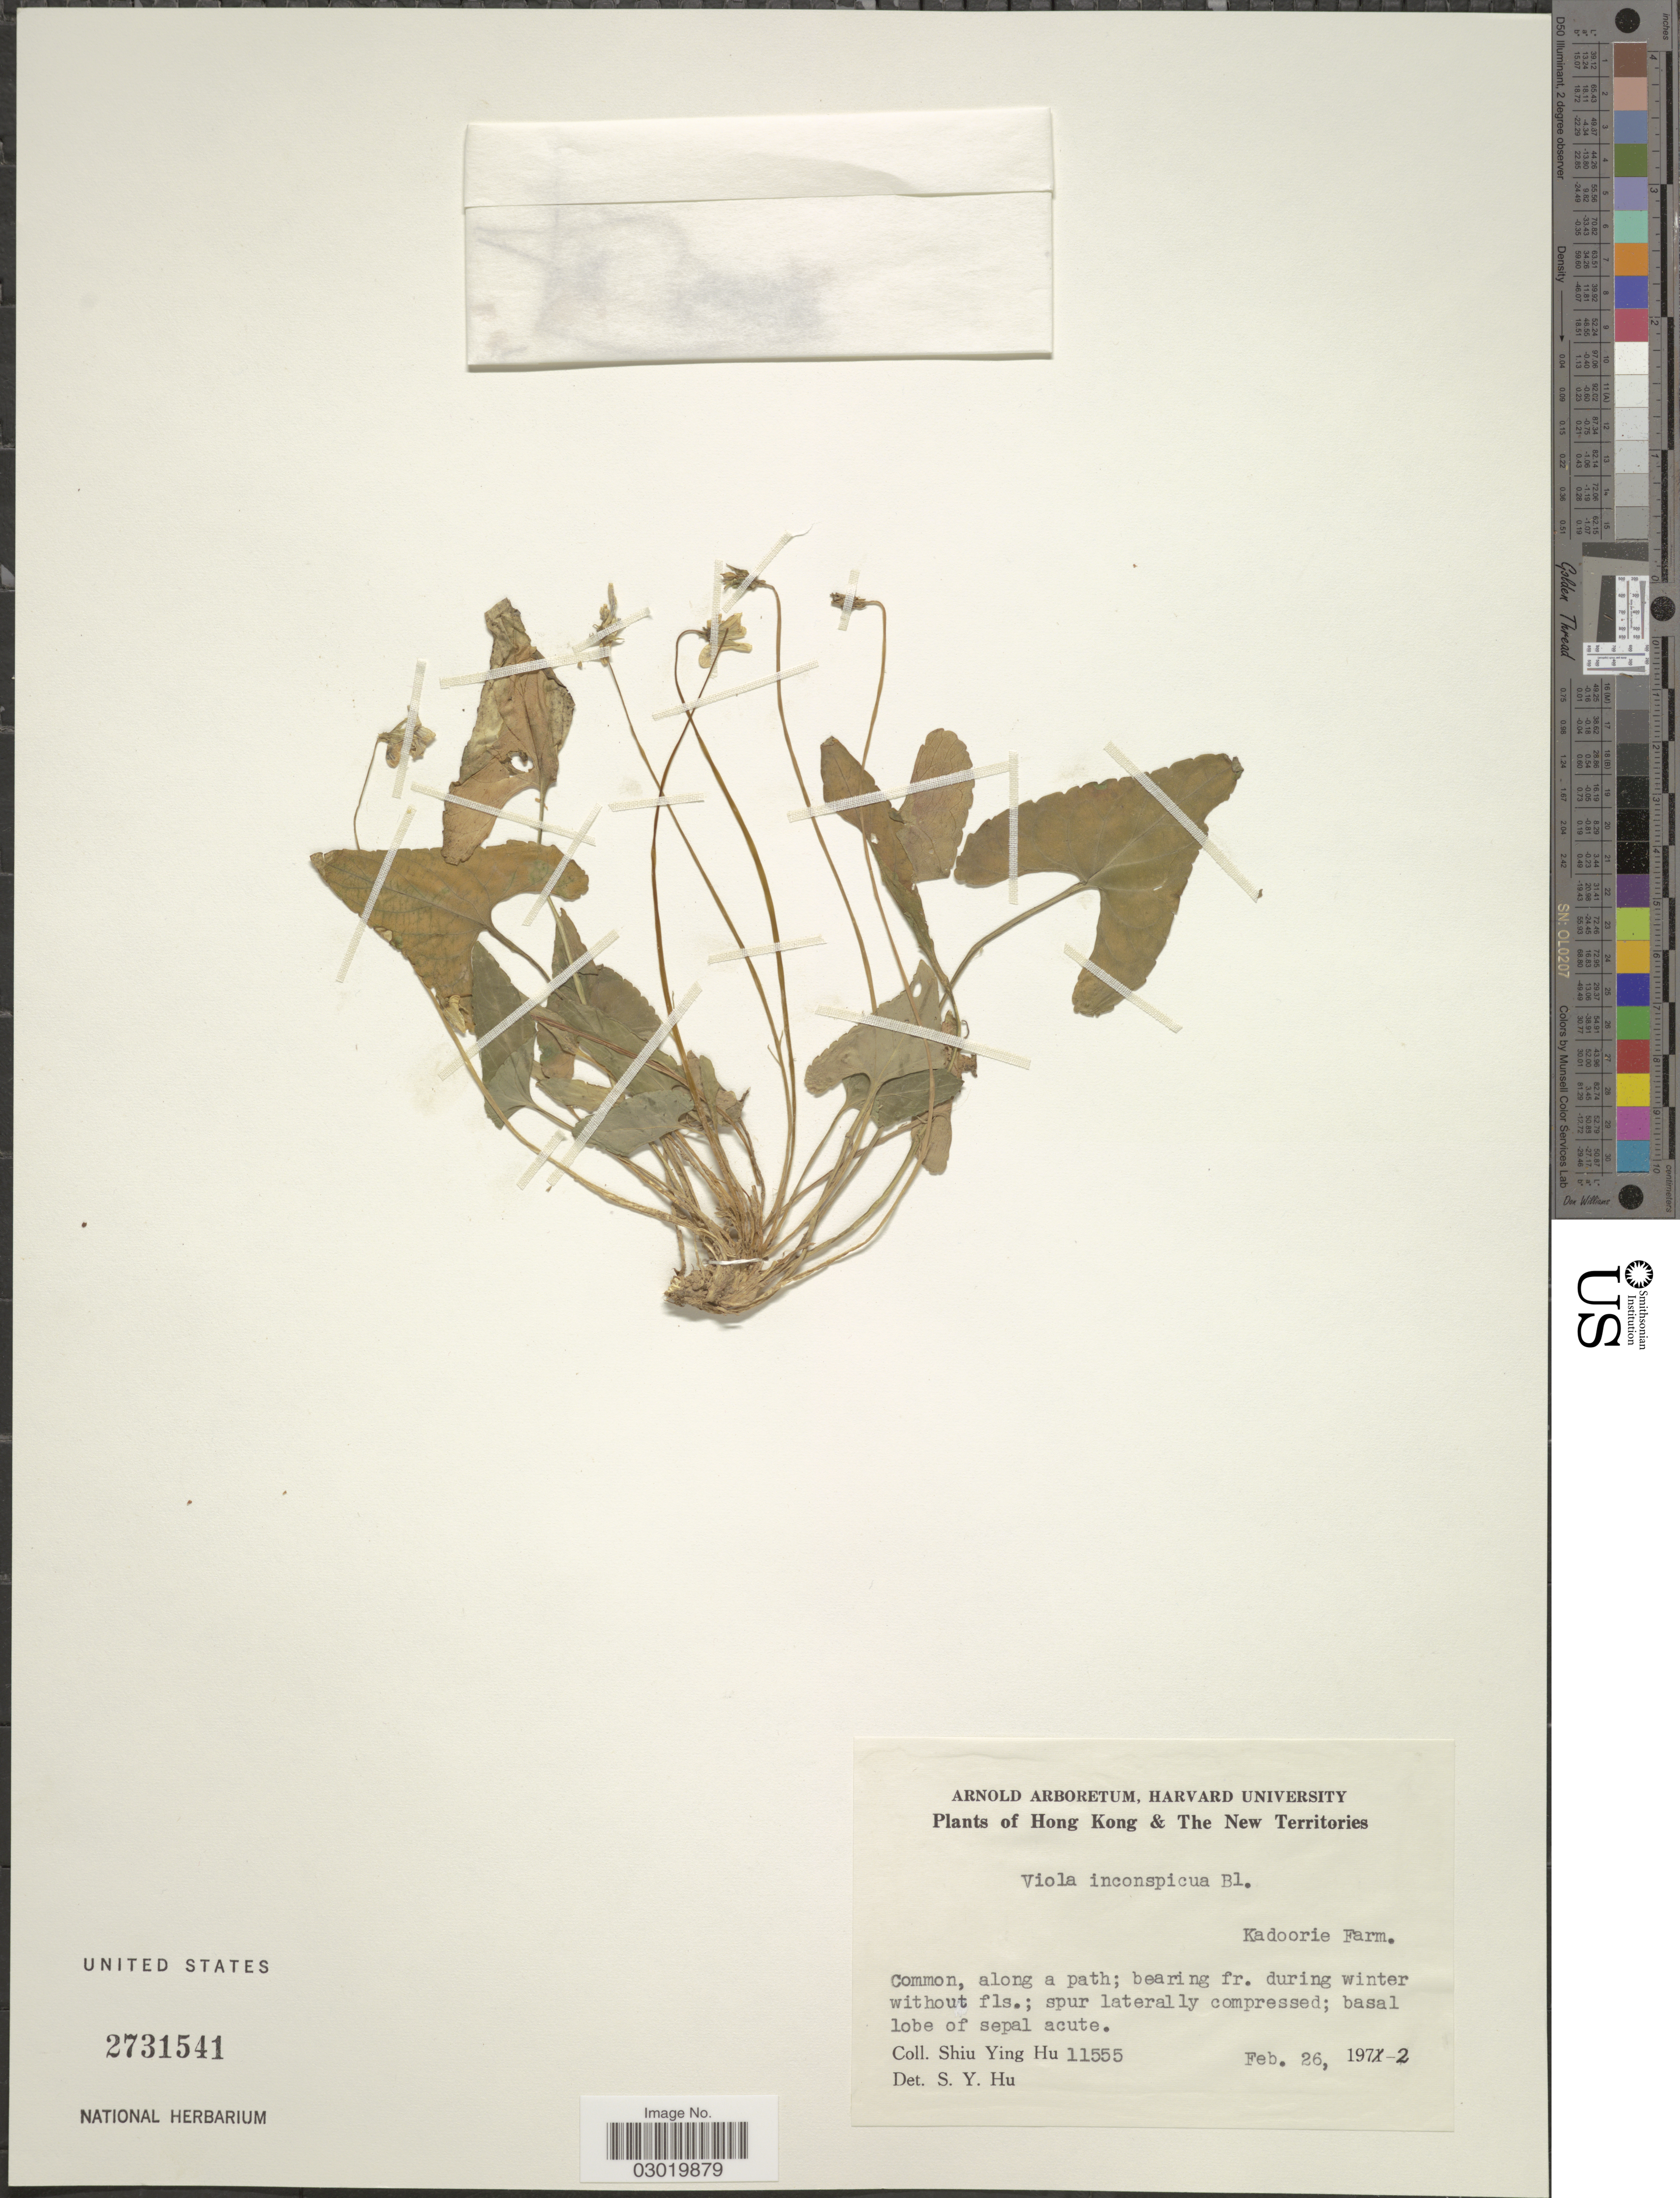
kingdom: Plantae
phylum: Tracheophyta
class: Magnoliopsida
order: Malpighiales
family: Violaceae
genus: Viola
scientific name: Viola inconspicua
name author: Blume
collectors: S. Y. Hu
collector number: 11555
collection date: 1972-02-26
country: China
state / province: Hong Kong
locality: Hong Kong & The New Territories. Kadoorie Farm.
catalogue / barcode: US 2731541